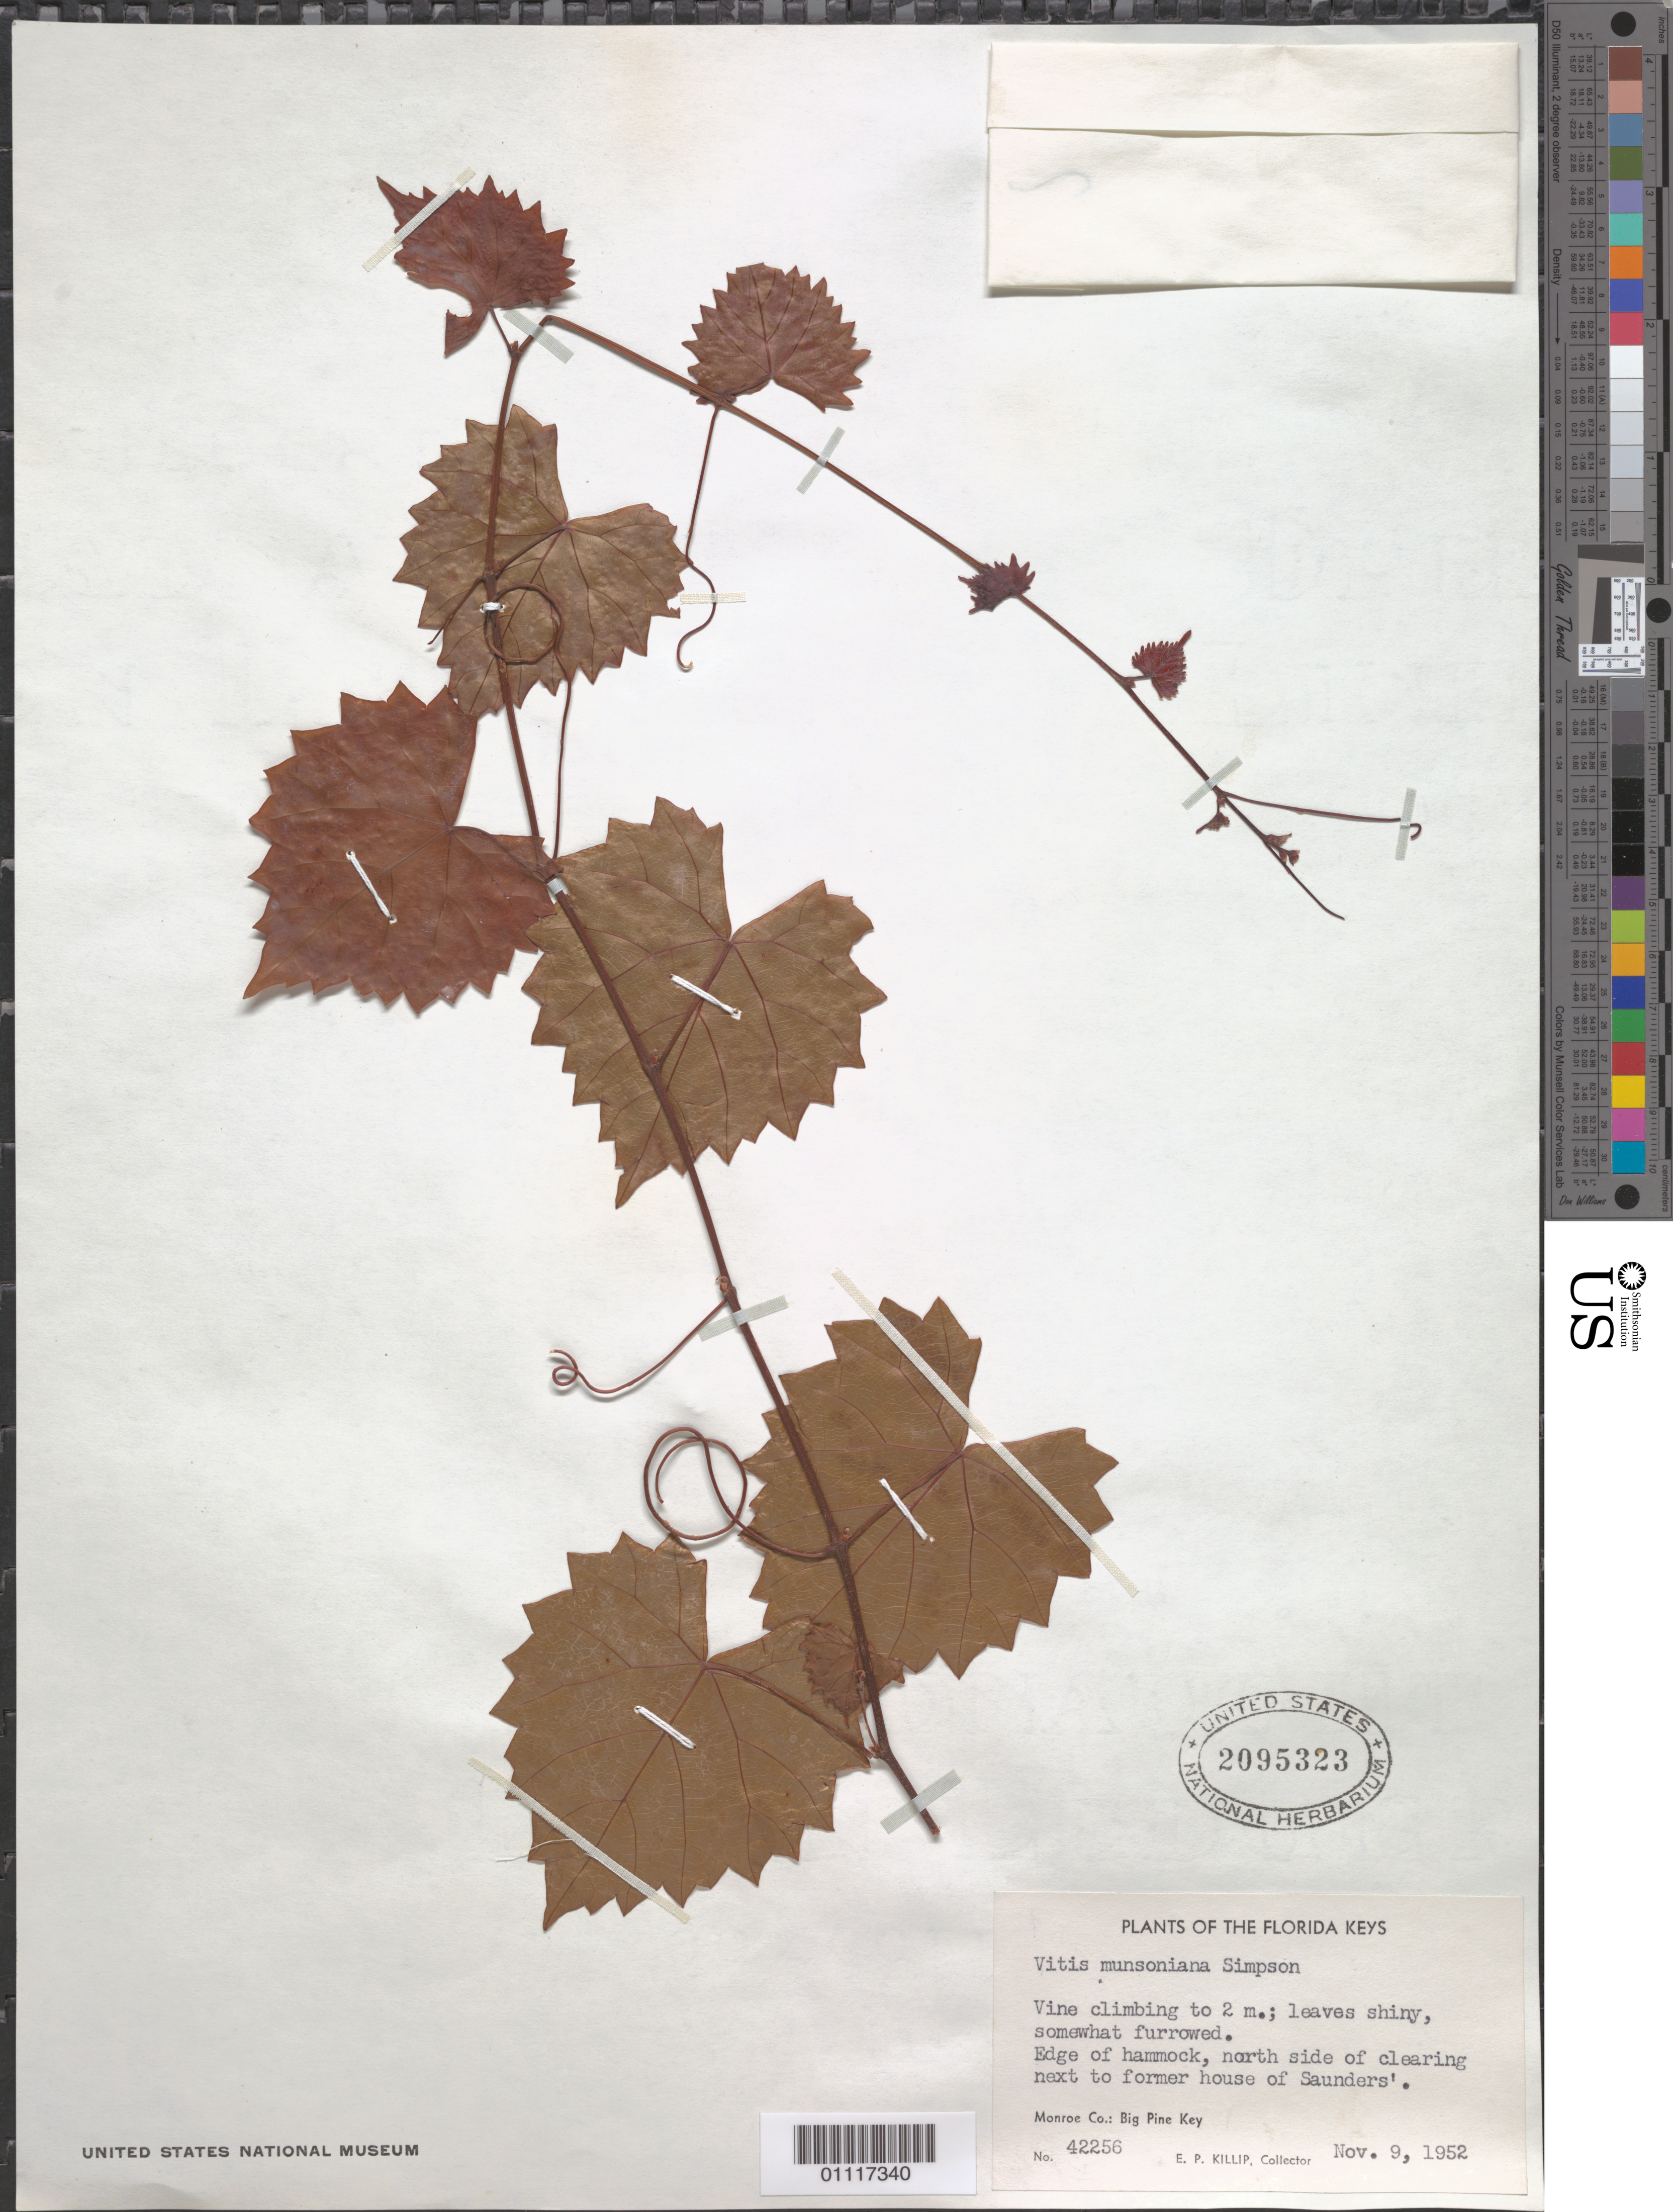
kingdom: Plantae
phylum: Tracheophyta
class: Magnoliopsida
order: Vitales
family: Vitaceae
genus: Vitis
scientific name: Vitis munsoniana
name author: J.H. Simpson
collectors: E. P. Killip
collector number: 42256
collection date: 1952-11-09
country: United States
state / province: Florida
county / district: Monroe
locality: Edge of hammock, north side of clearing next to former house of Saunders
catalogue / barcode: US 2095323